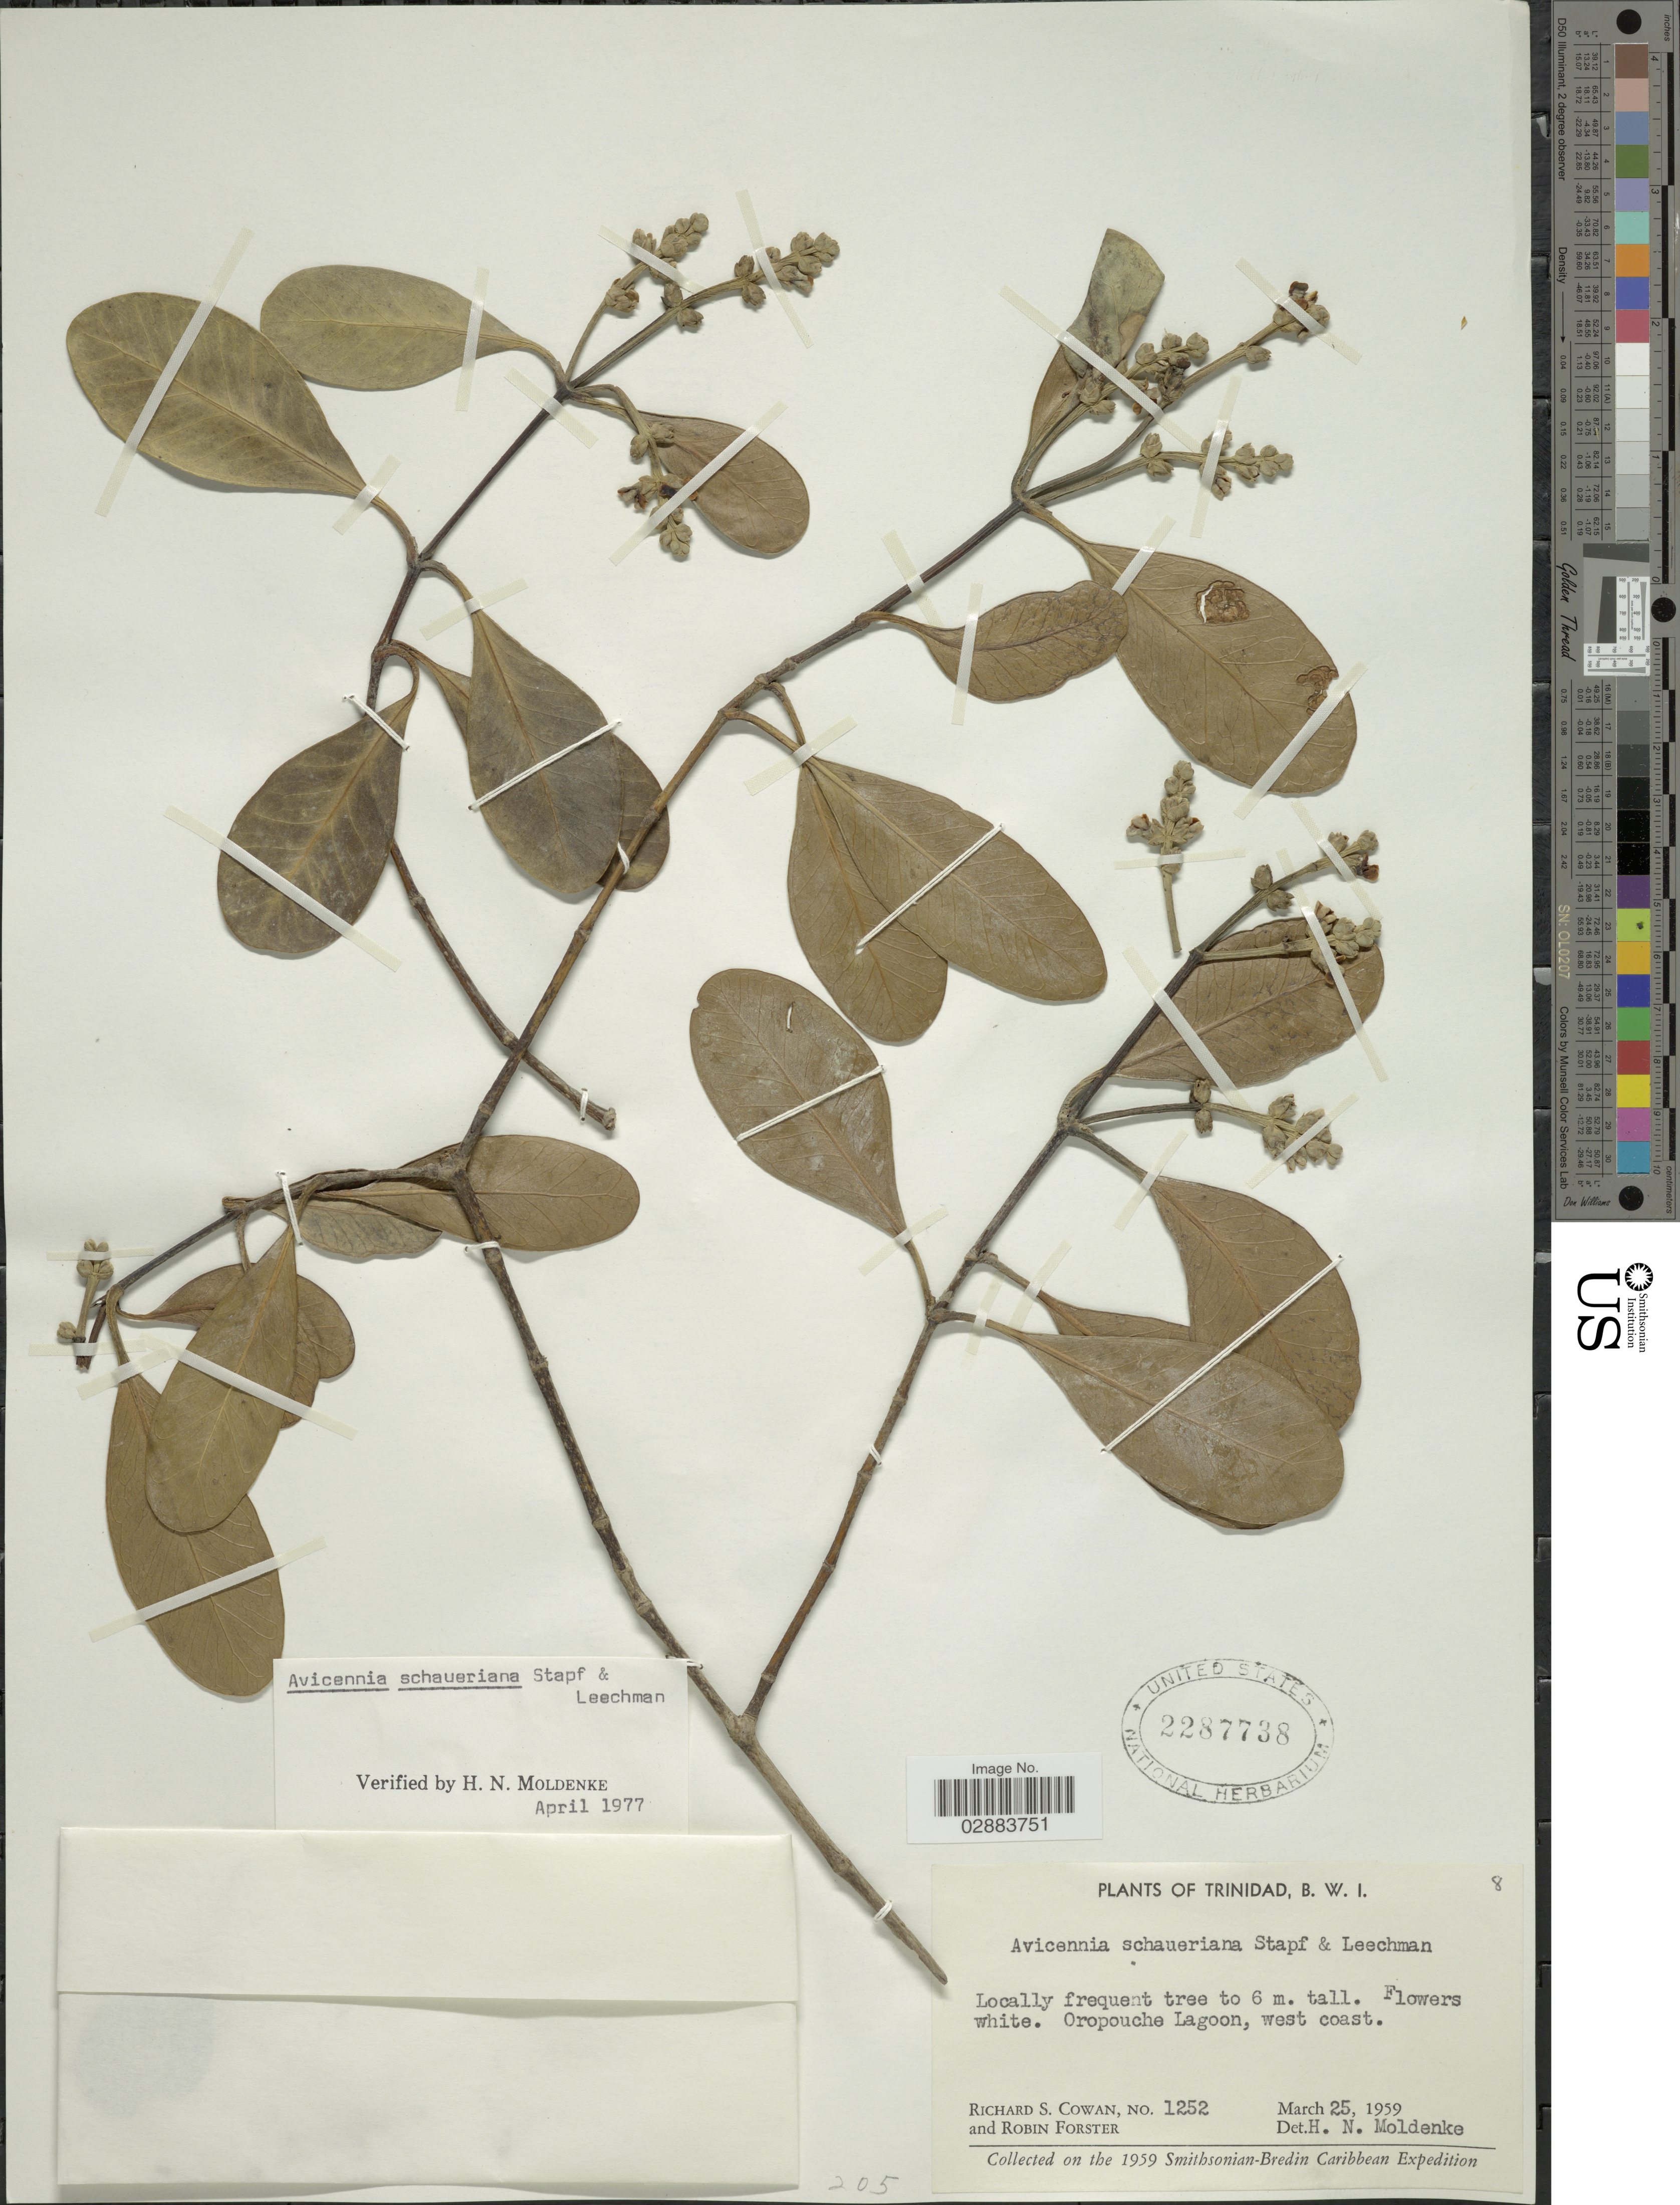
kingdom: Plantae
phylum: Tracheophyta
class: Magnoliopsida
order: Lamiales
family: Acanthaceae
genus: Avicennia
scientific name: Avicennia schaueriana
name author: Stapf ex Moldenke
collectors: R. S. Cowan & R. B. Foster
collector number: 1252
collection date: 1959-03-25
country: Trinidad and Tobago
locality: Trinidad, B.W.I. Oropouche Lagoon, west coast.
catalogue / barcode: US 2287738